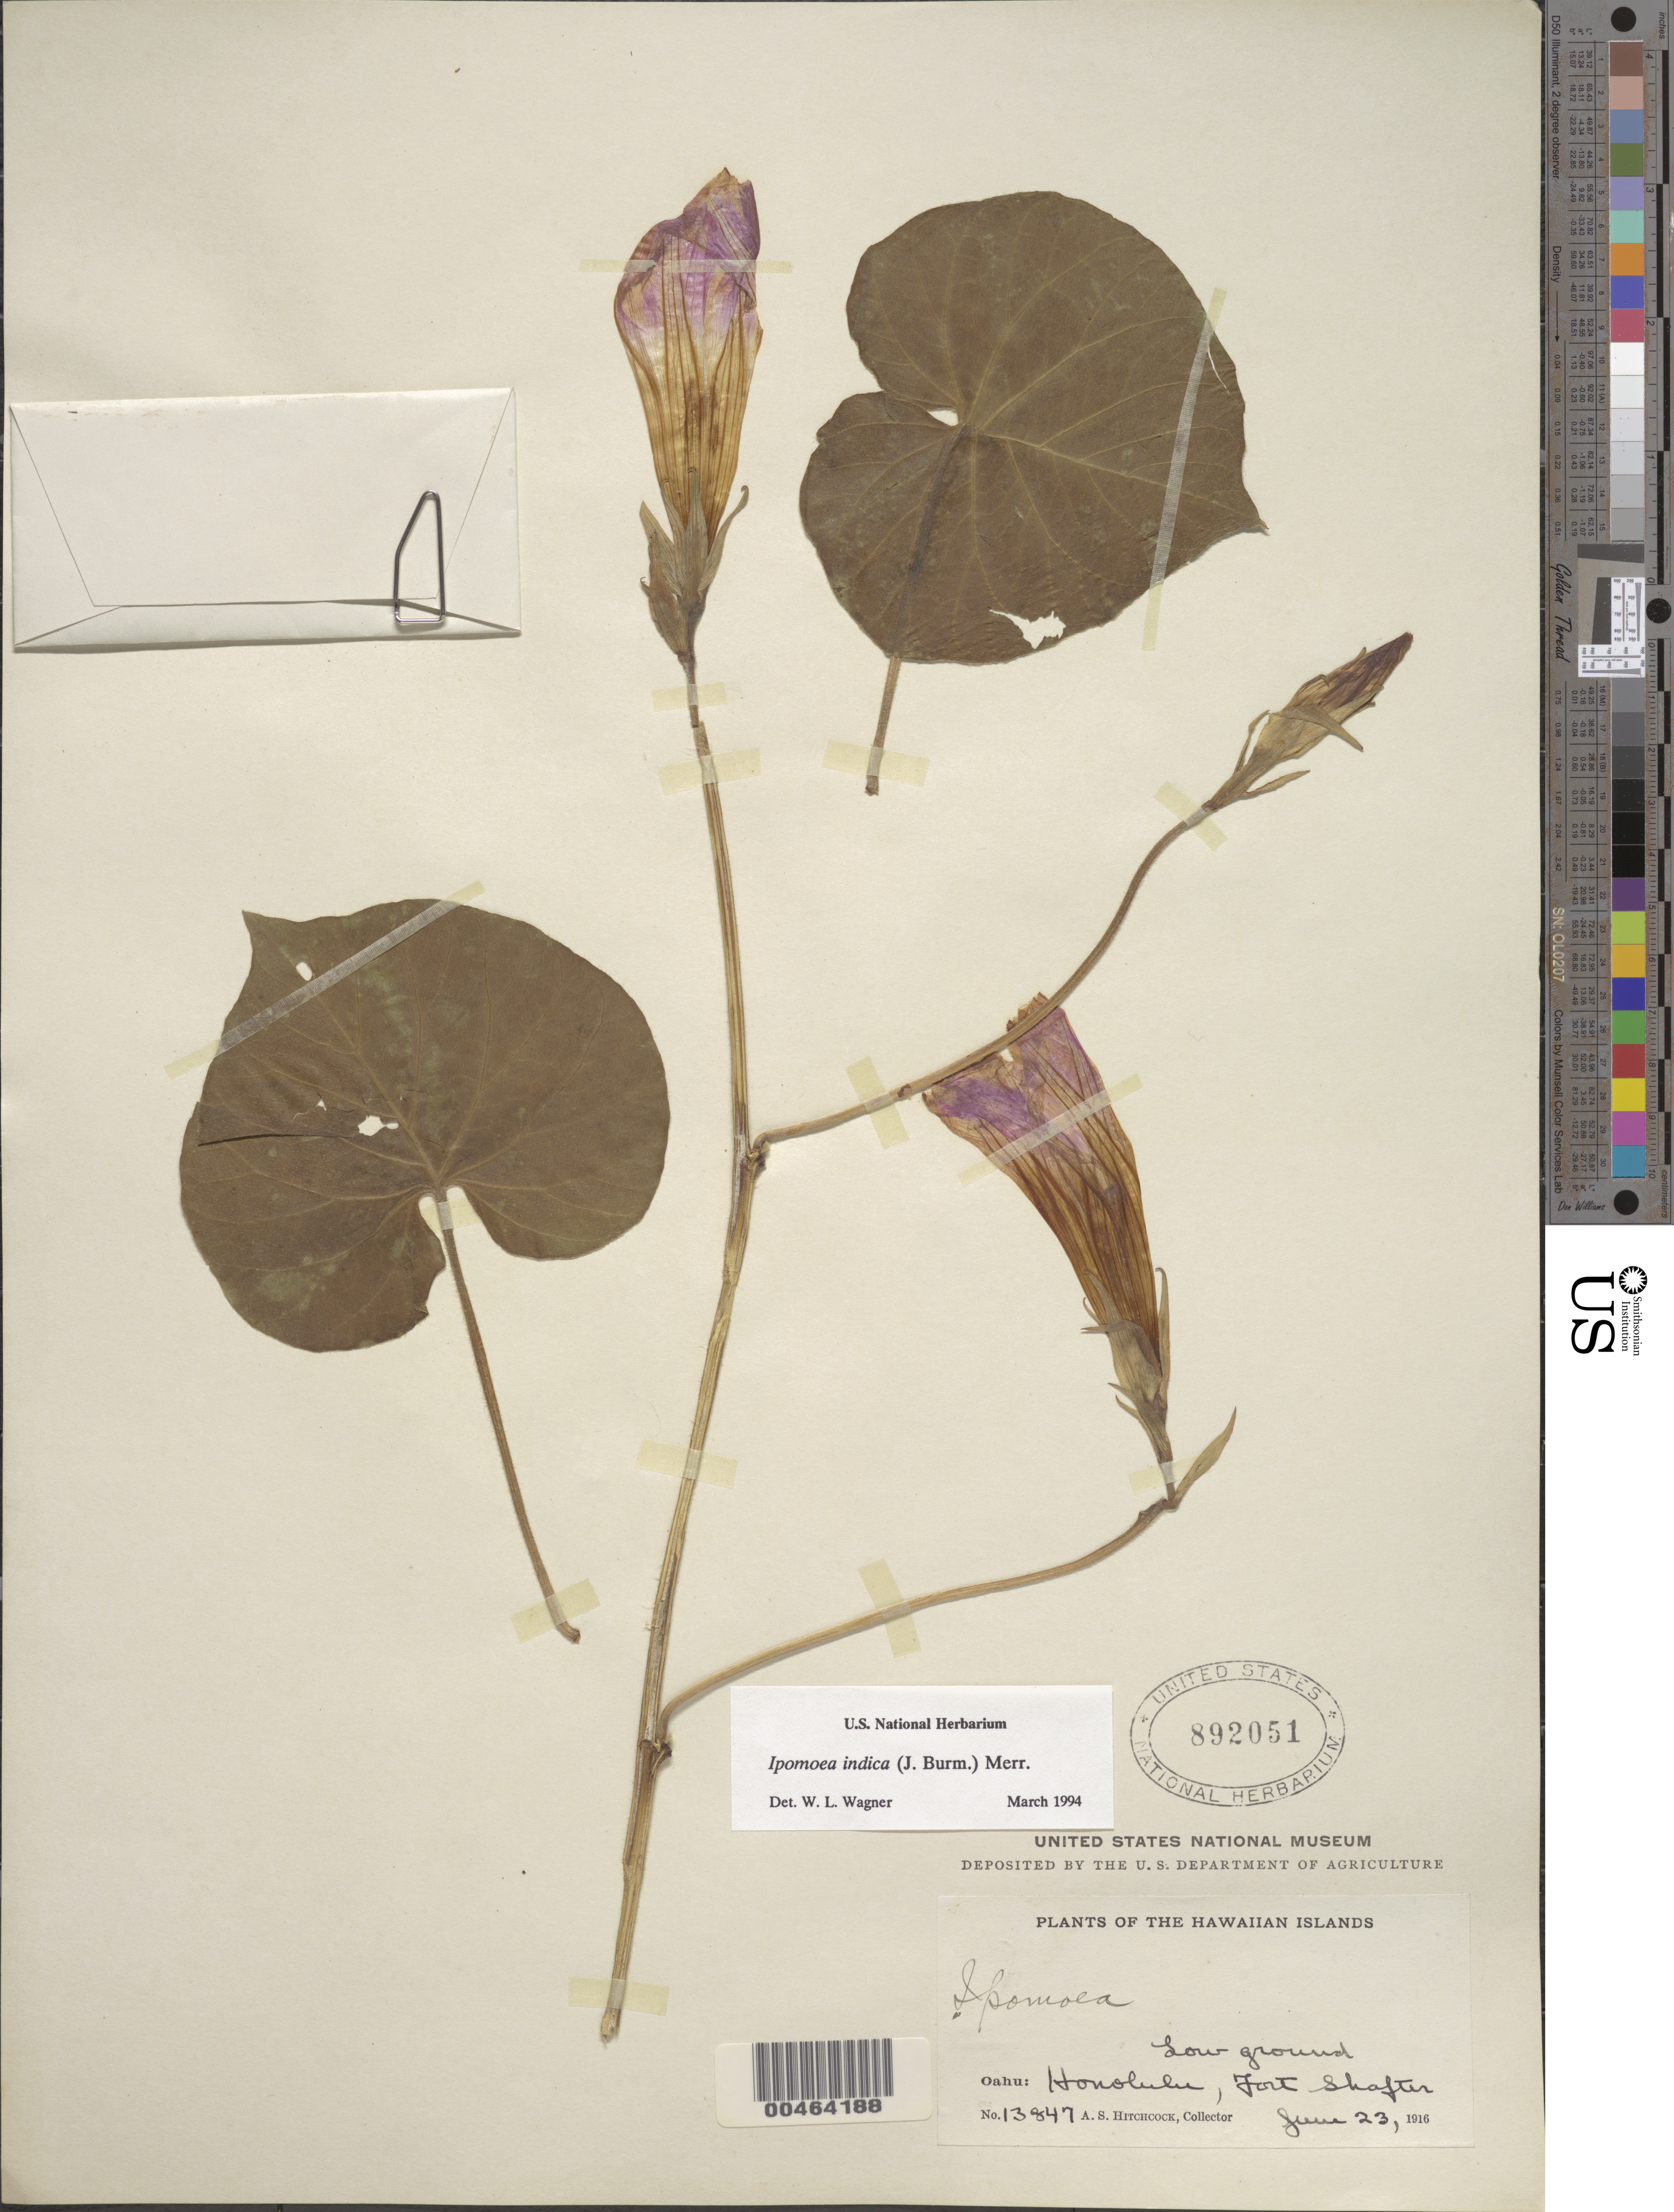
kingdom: Plantae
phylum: Tracheophyta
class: Magnoliopsida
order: Solanales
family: Convolvulaceae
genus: Ipomoea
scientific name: Ipomoea indica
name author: (Burm.) Merr.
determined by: Wagner, W. L., (BOT), Smithsonian Institution - National Museum of Natural History (UNITED STATES)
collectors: A. S. Hitchcock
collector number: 13847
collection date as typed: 23 Jun 1916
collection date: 1916-06-23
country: United States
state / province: Hawaii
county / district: Honolulu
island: Oahu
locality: Honolulu, Fort Shafter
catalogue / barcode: US 892051